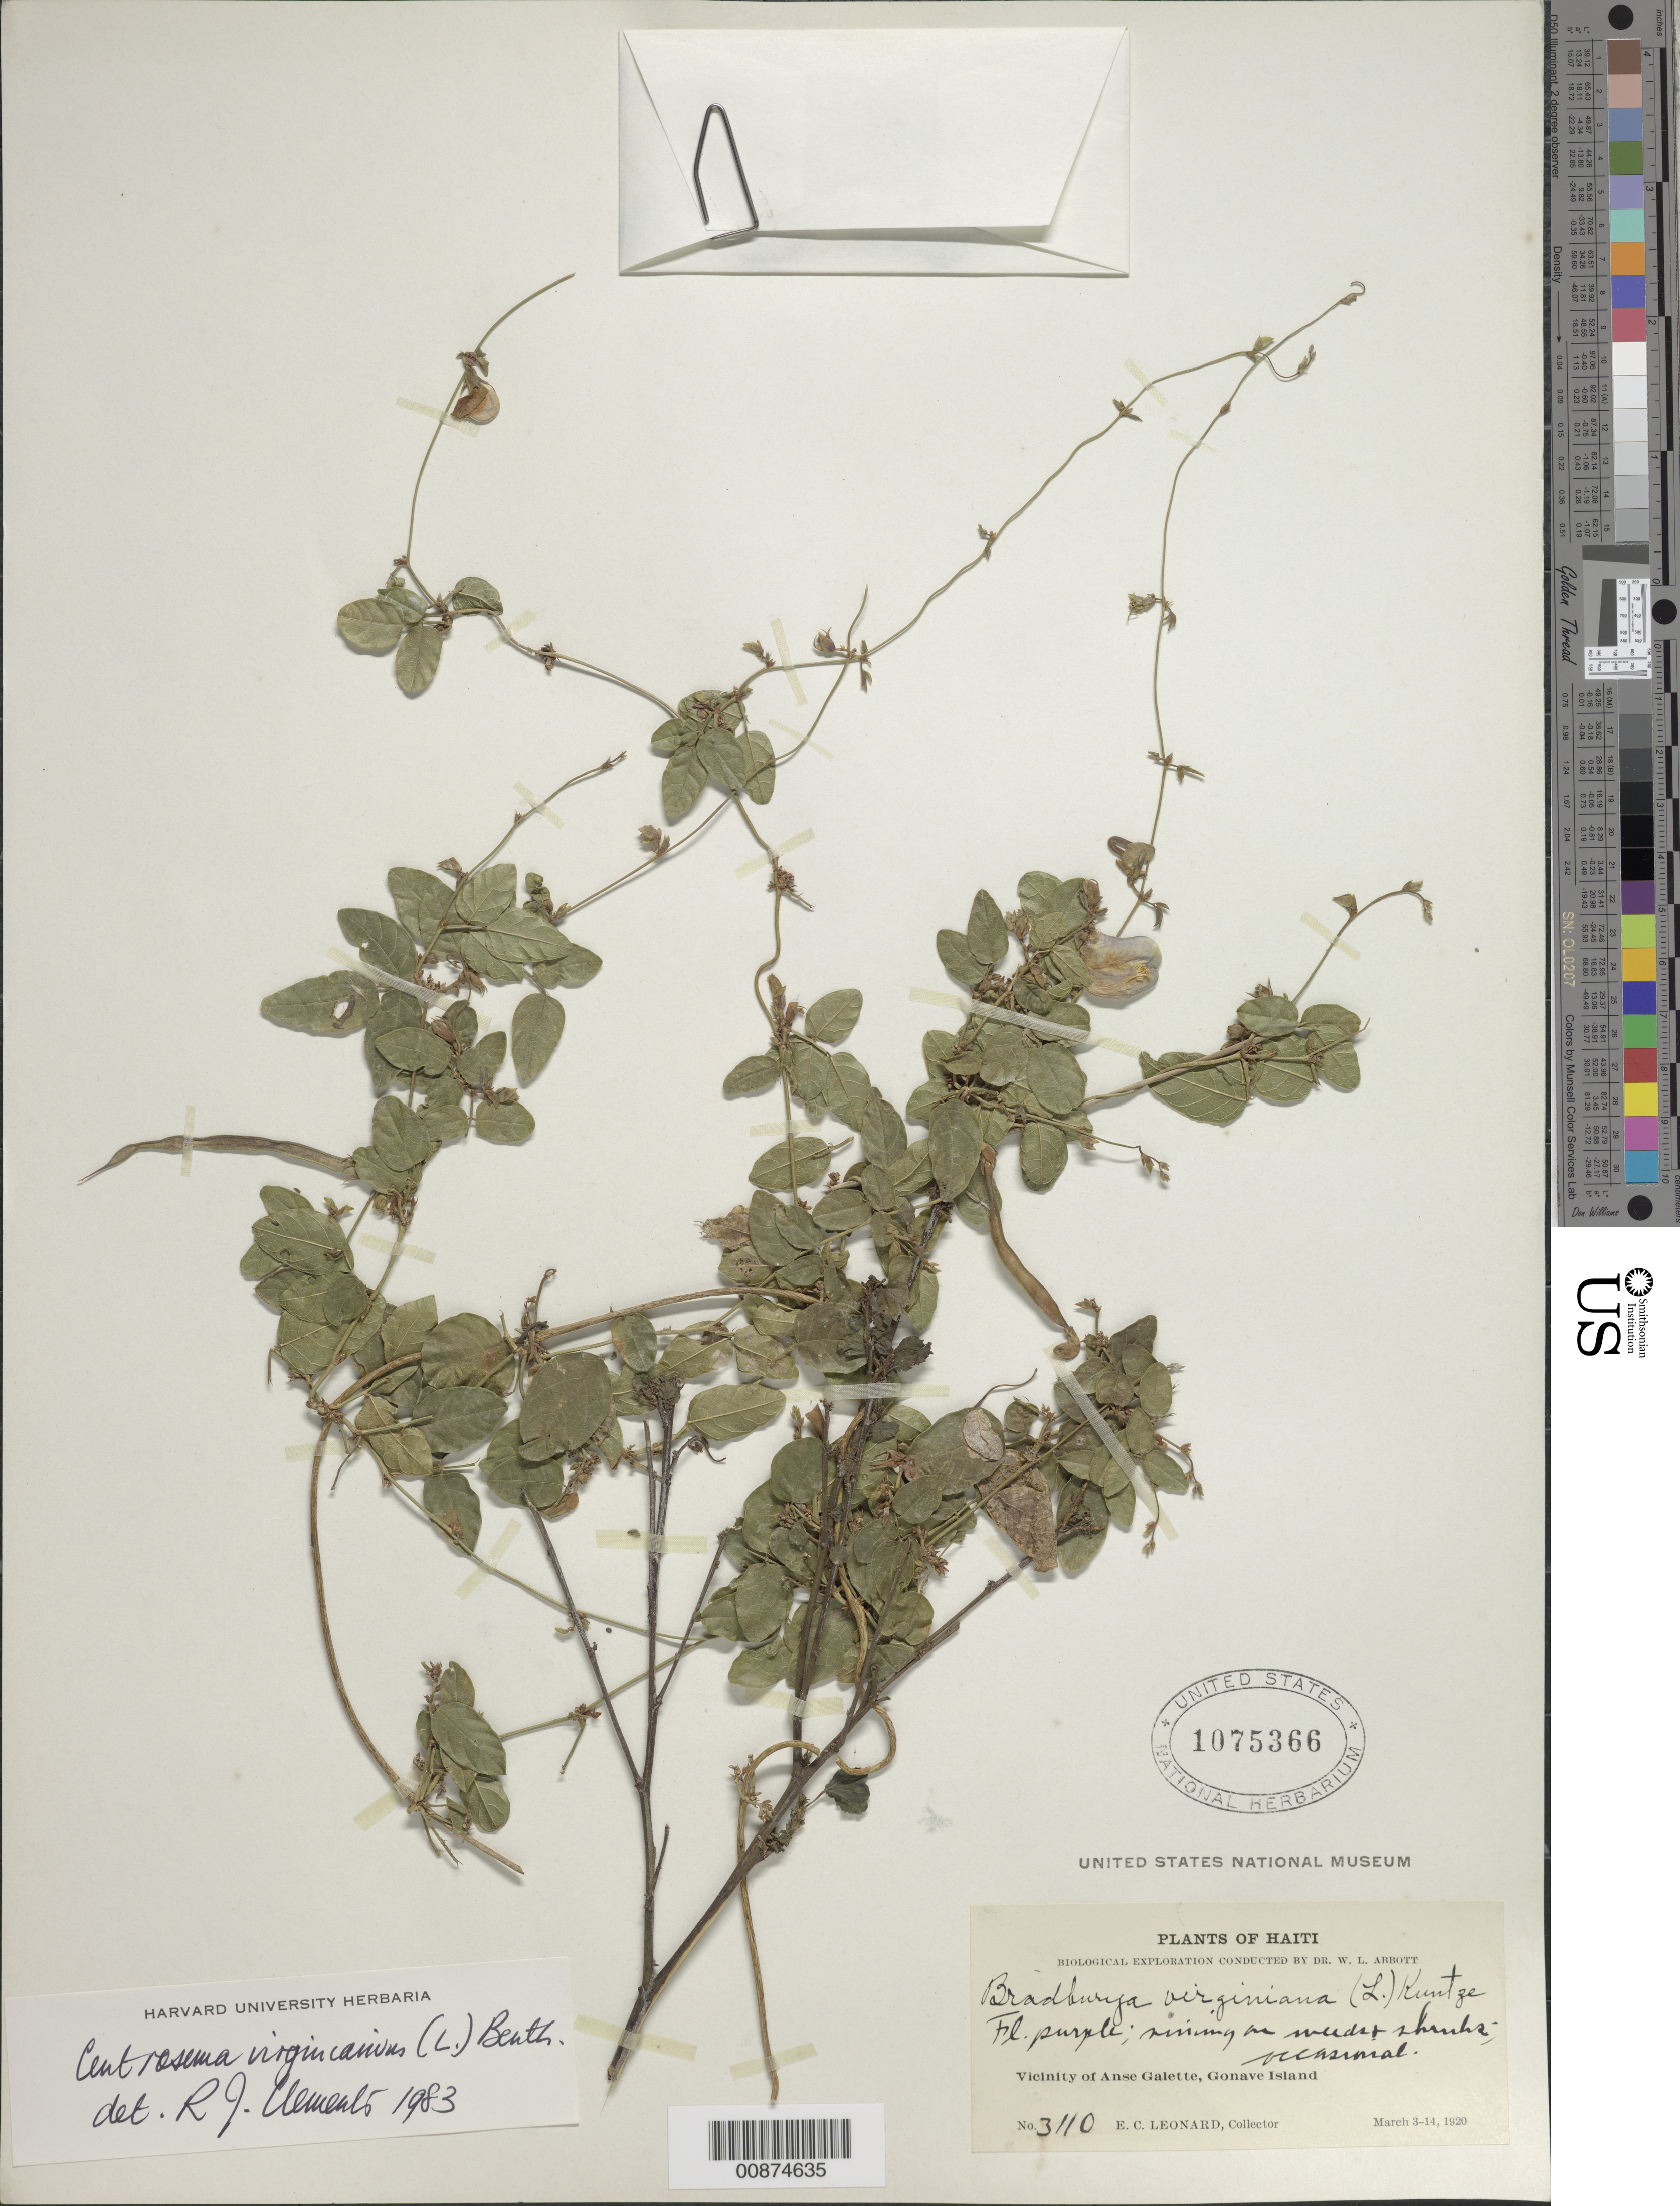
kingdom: Plantae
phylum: Tracheophyta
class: Magnoliopsida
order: Fabales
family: Fabaceae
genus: Centrosema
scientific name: Centrosema virginianum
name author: (L.) Benth.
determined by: Clements, R. J.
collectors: E. C. Leonard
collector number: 3110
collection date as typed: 03 Mar 1920 to 14 Mar 1920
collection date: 1920-03-03/1920-03-14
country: Haiti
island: Île de la Gonâve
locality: Vicinity of Anse Galette, Gonave Island.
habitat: Vining on weeds & shrubs.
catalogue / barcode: US 1075366